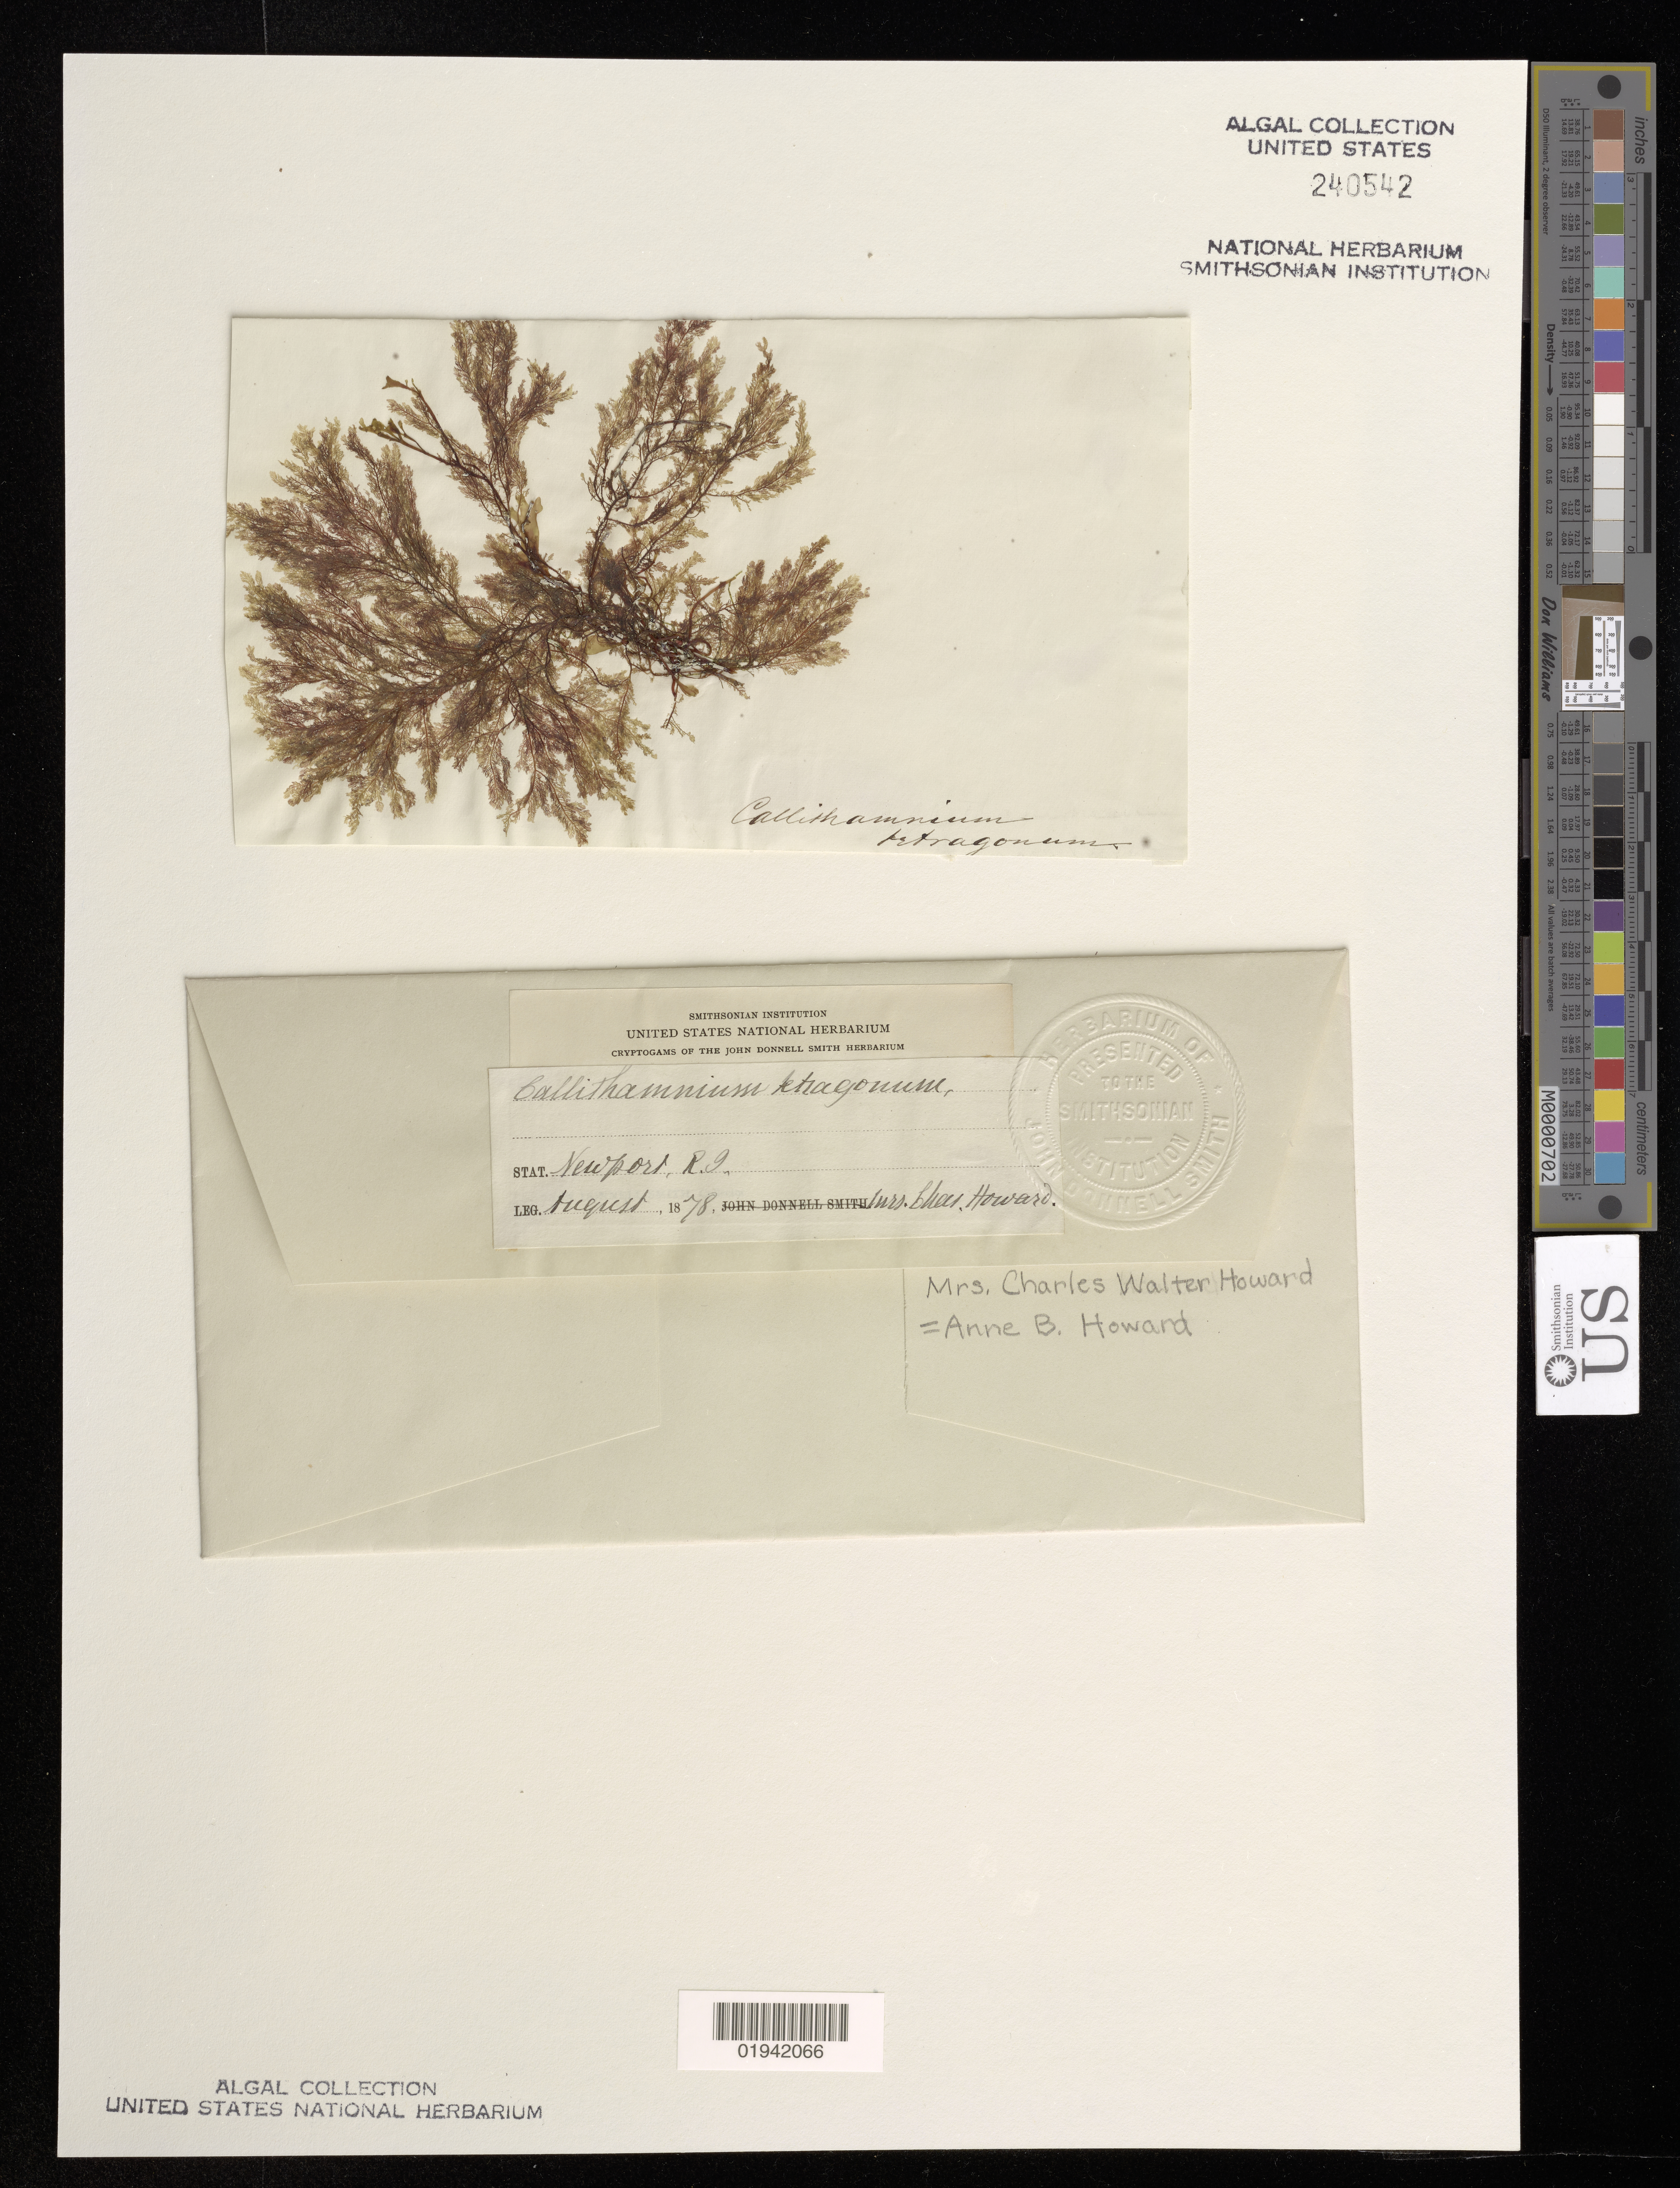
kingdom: Plantae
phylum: Rhodophyta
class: Florideophyceae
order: Ceramiales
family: Callithamniaceae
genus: Callithamnion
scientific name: Callithamnion tetragonum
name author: (With.) S.F. Gray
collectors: C. W. Howard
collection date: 1878-08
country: United States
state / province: Rhode Island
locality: Newport.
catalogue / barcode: US 240542